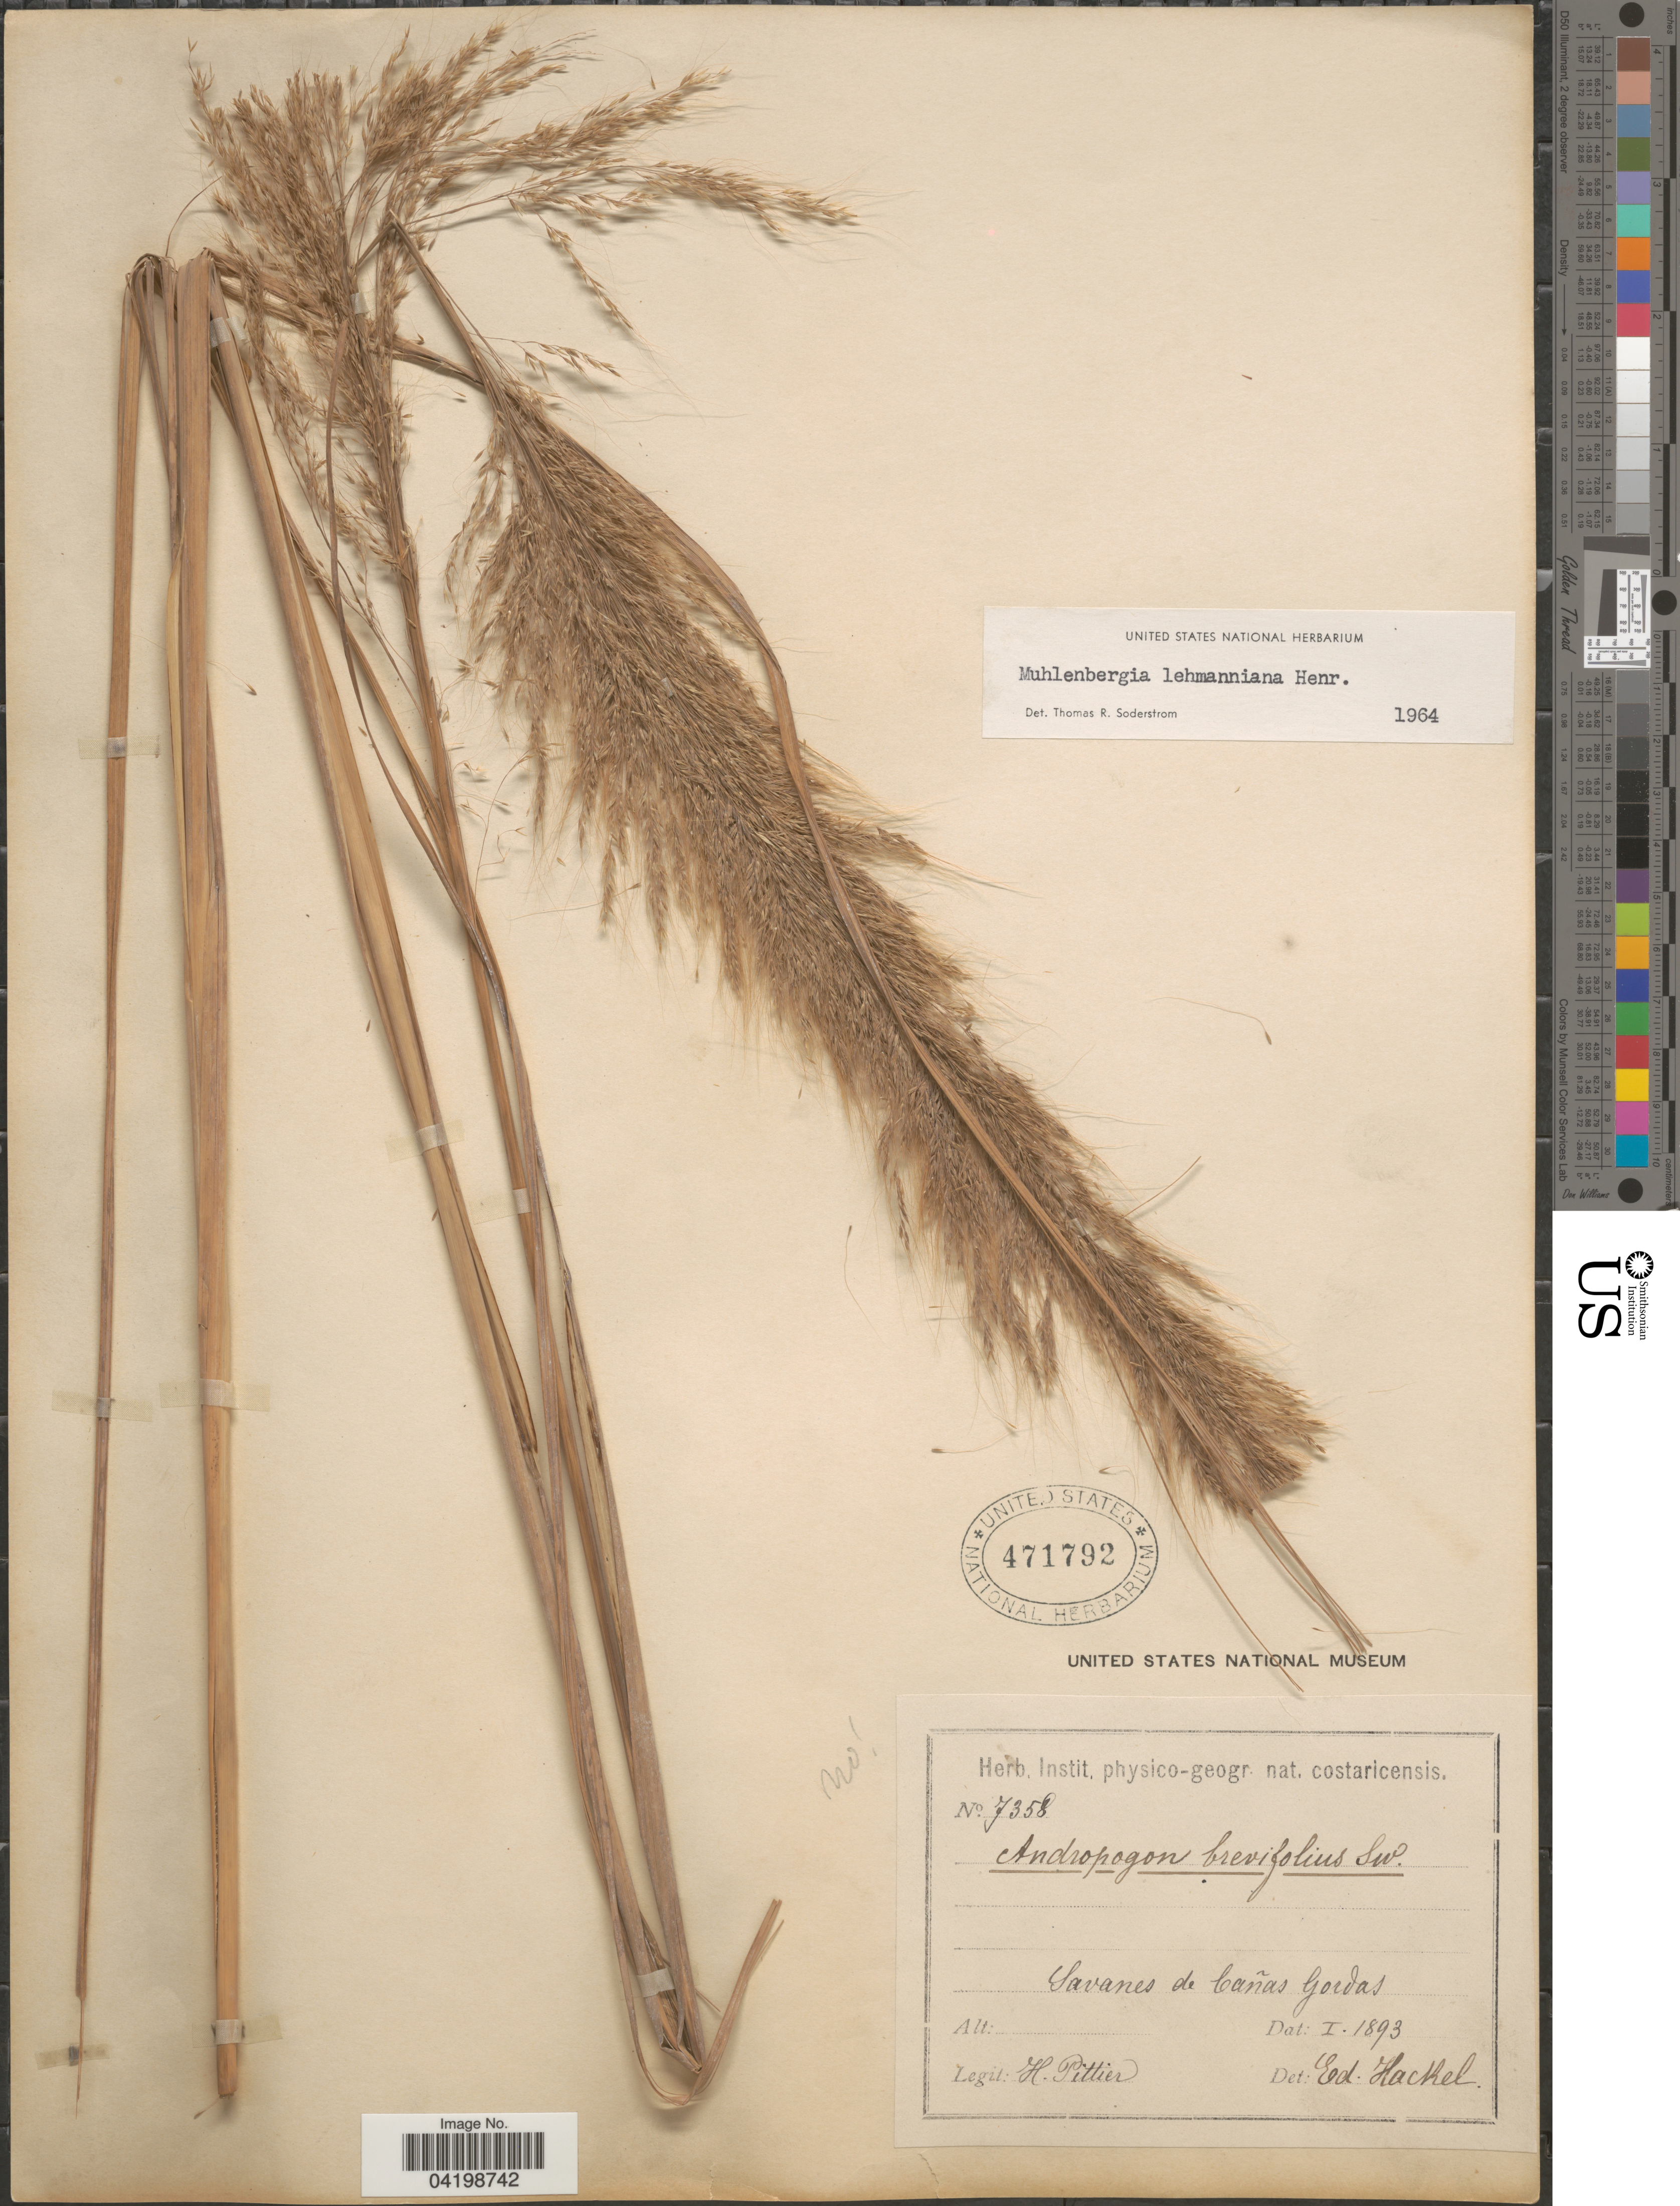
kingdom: Plantae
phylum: Tracheophyta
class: Liliopsida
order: Poales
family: Poaceae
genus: Muhlenbergia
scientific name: Muhlenbergia lehmanniana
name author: Henr.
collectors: H. F. Pittier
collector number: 7358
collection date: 1893-01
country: Costa Rica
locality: Savanes de Cañas Gordas.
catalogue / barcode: US 471792